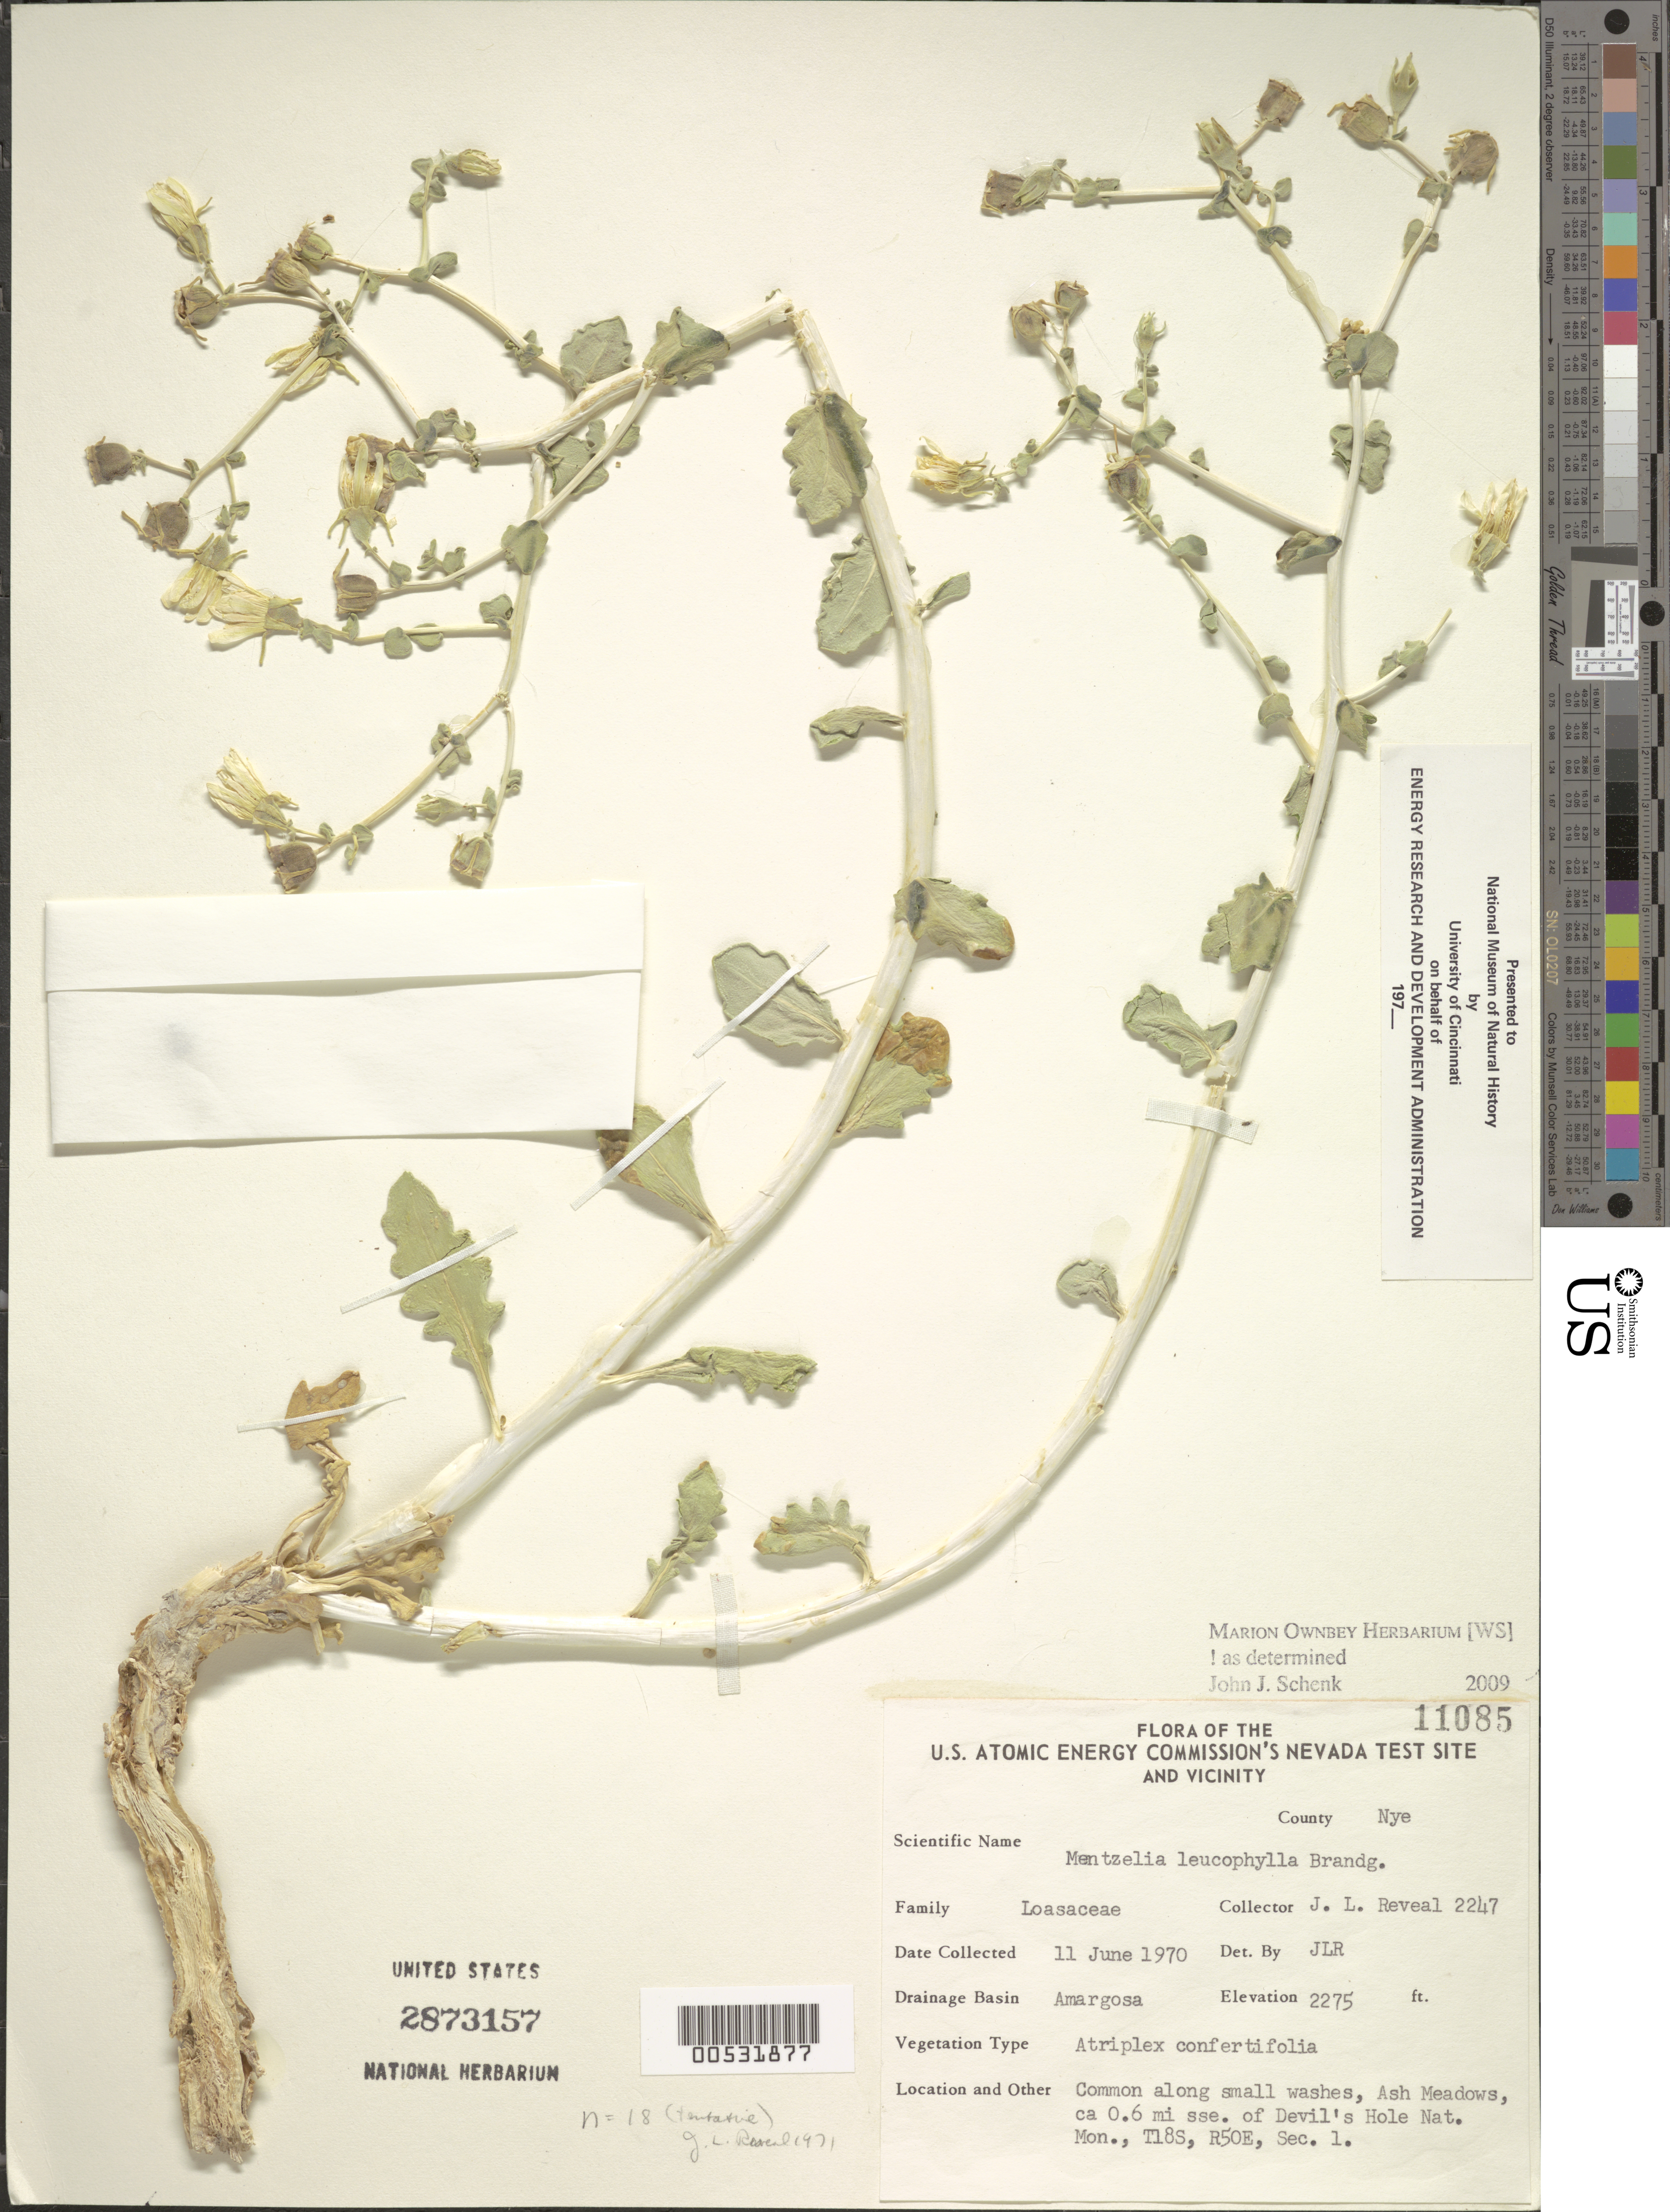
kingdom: Plantae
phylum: Tracheophyta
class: Magnoliopsida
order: Cornales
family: Loasaceae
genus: Mentzelia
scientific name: Mentzelia leucophylla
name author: Brandegee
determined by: Reveal, J. L.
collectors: J. L. Reveal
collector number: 2247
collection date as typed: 11 Jun 1970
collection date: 1970-06-11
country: United States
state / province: Nevada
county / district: Nye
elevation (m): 693.4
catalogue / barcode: US 2873157